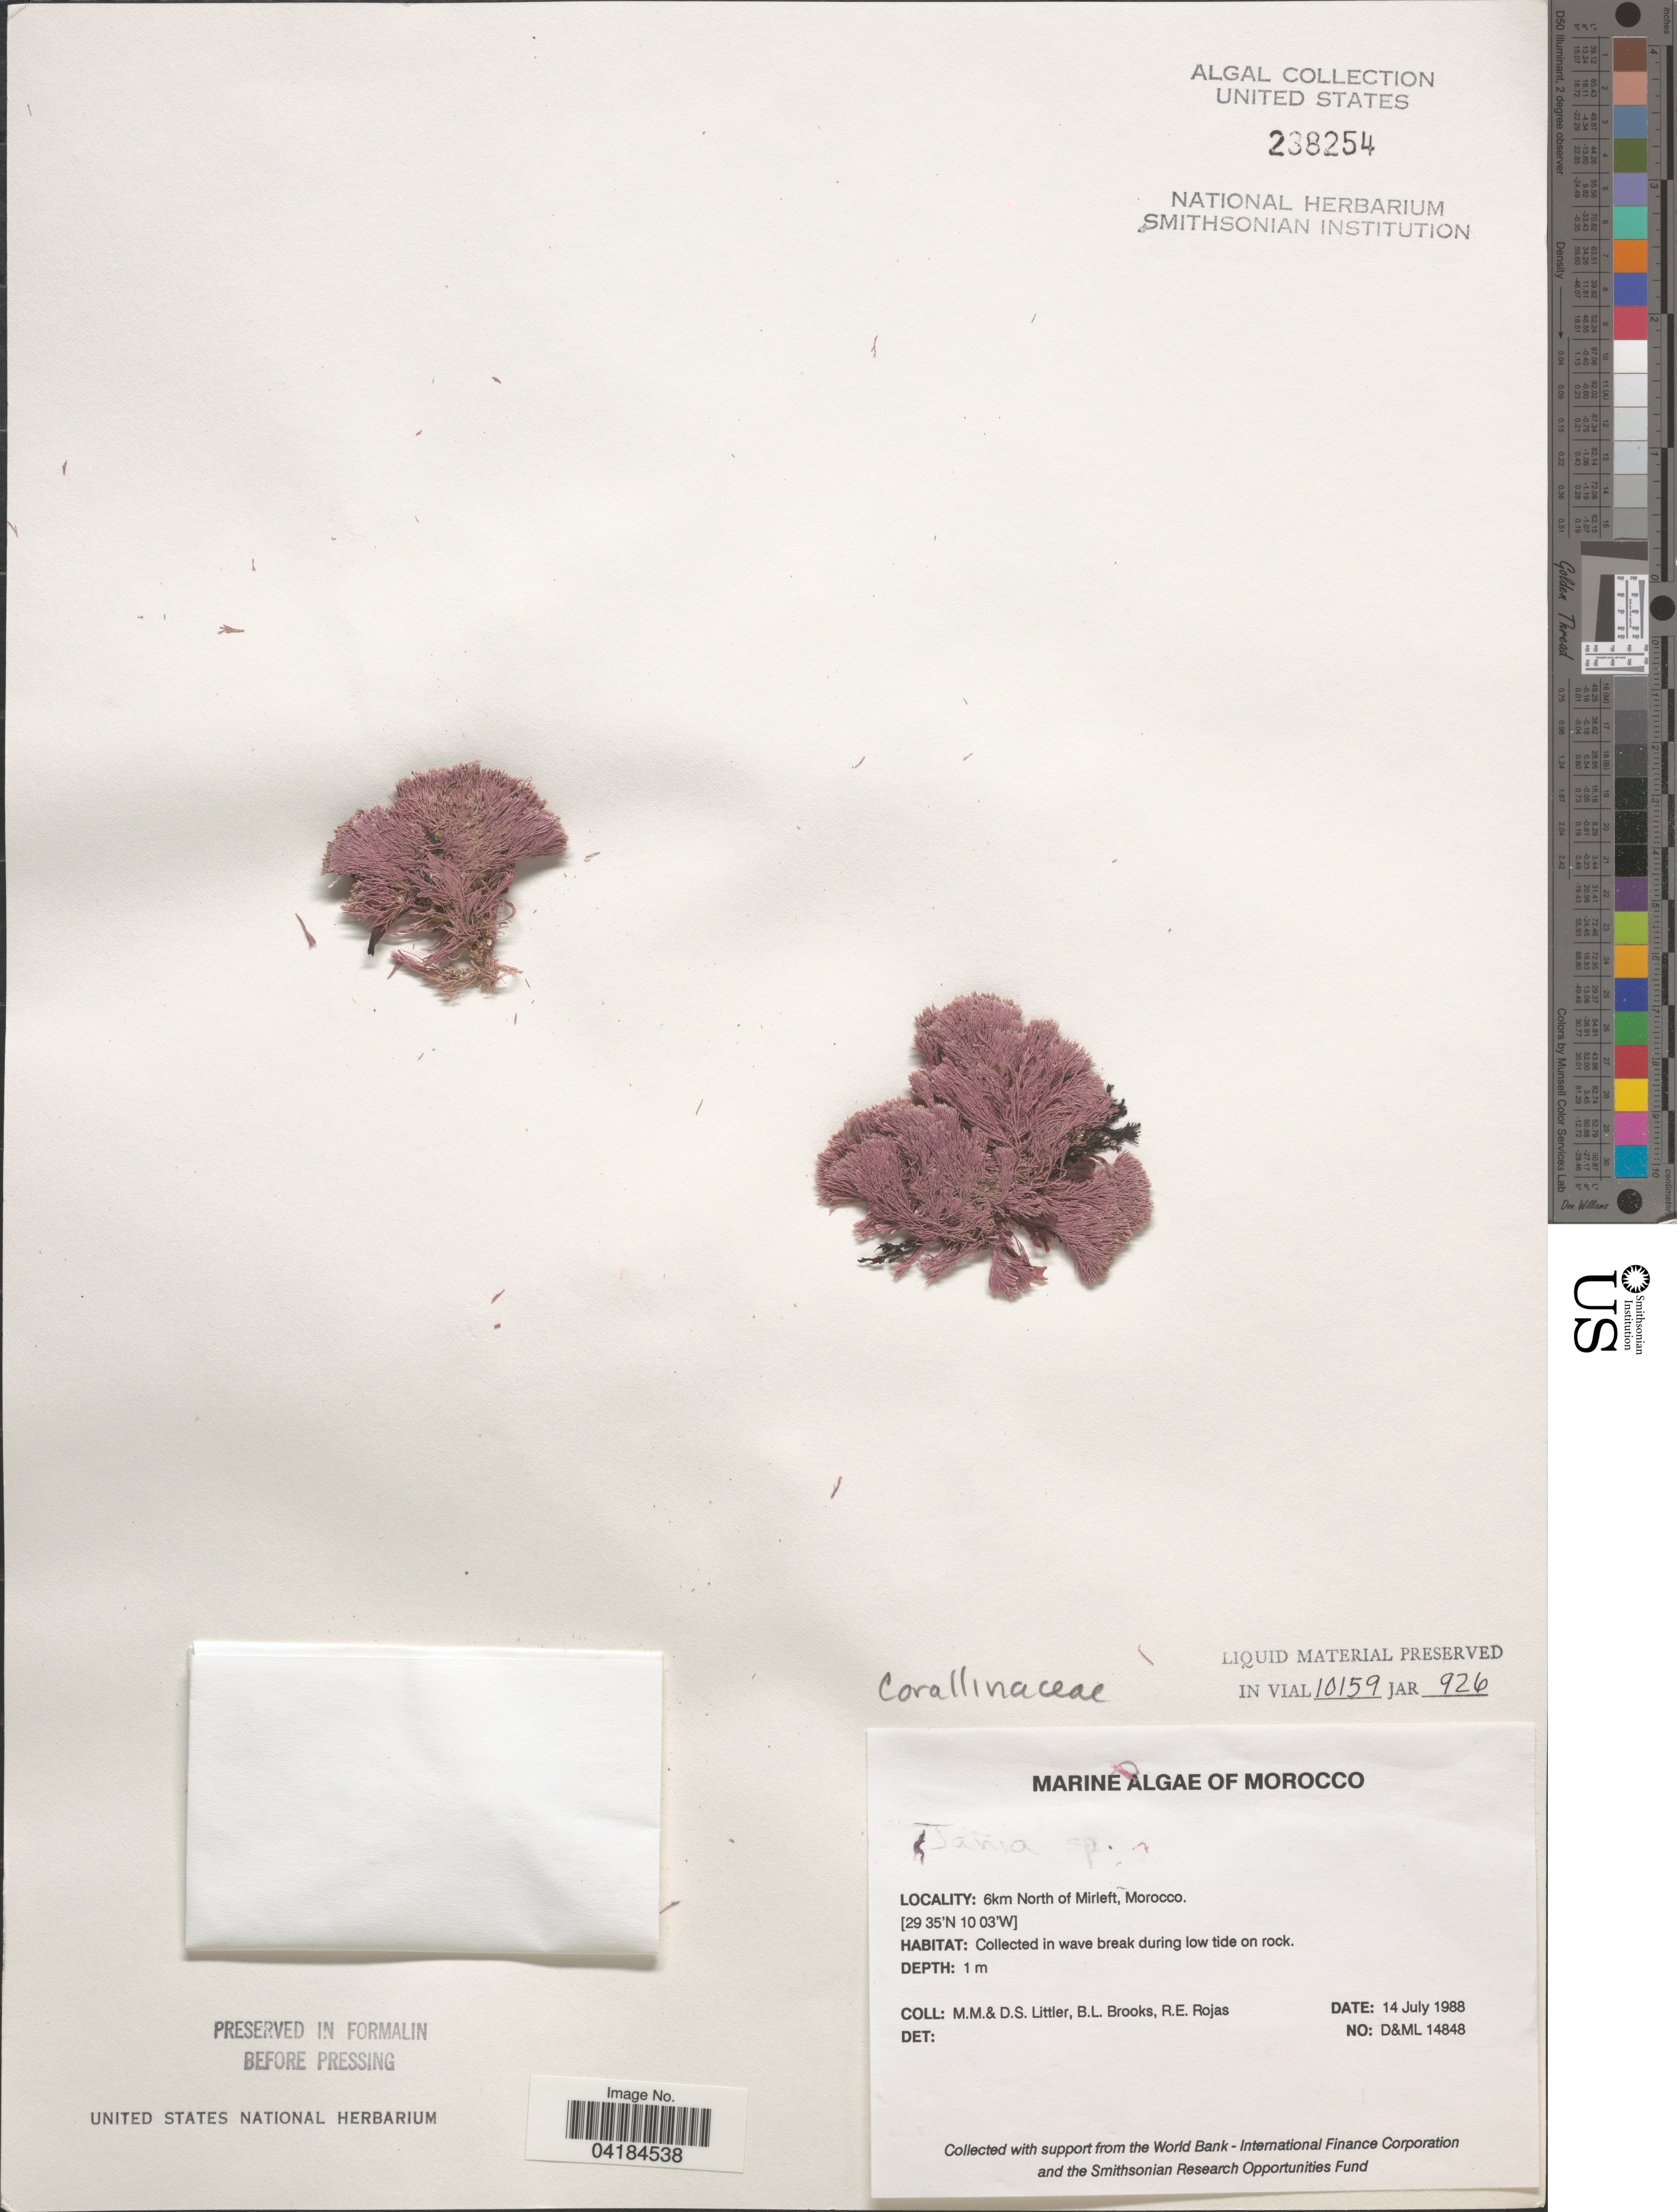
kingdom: Plantae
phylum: Rhodophyta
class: Florideophyceae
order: Corallinales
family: Corallinaceae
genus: Jania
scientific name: Jania sp.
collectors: D. S. Littler, B. Brooks & R. Rojas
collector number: D&ML14848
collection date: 1988-07-14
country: Morocco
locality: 6km North of Mirleft.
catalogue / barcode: US 238254